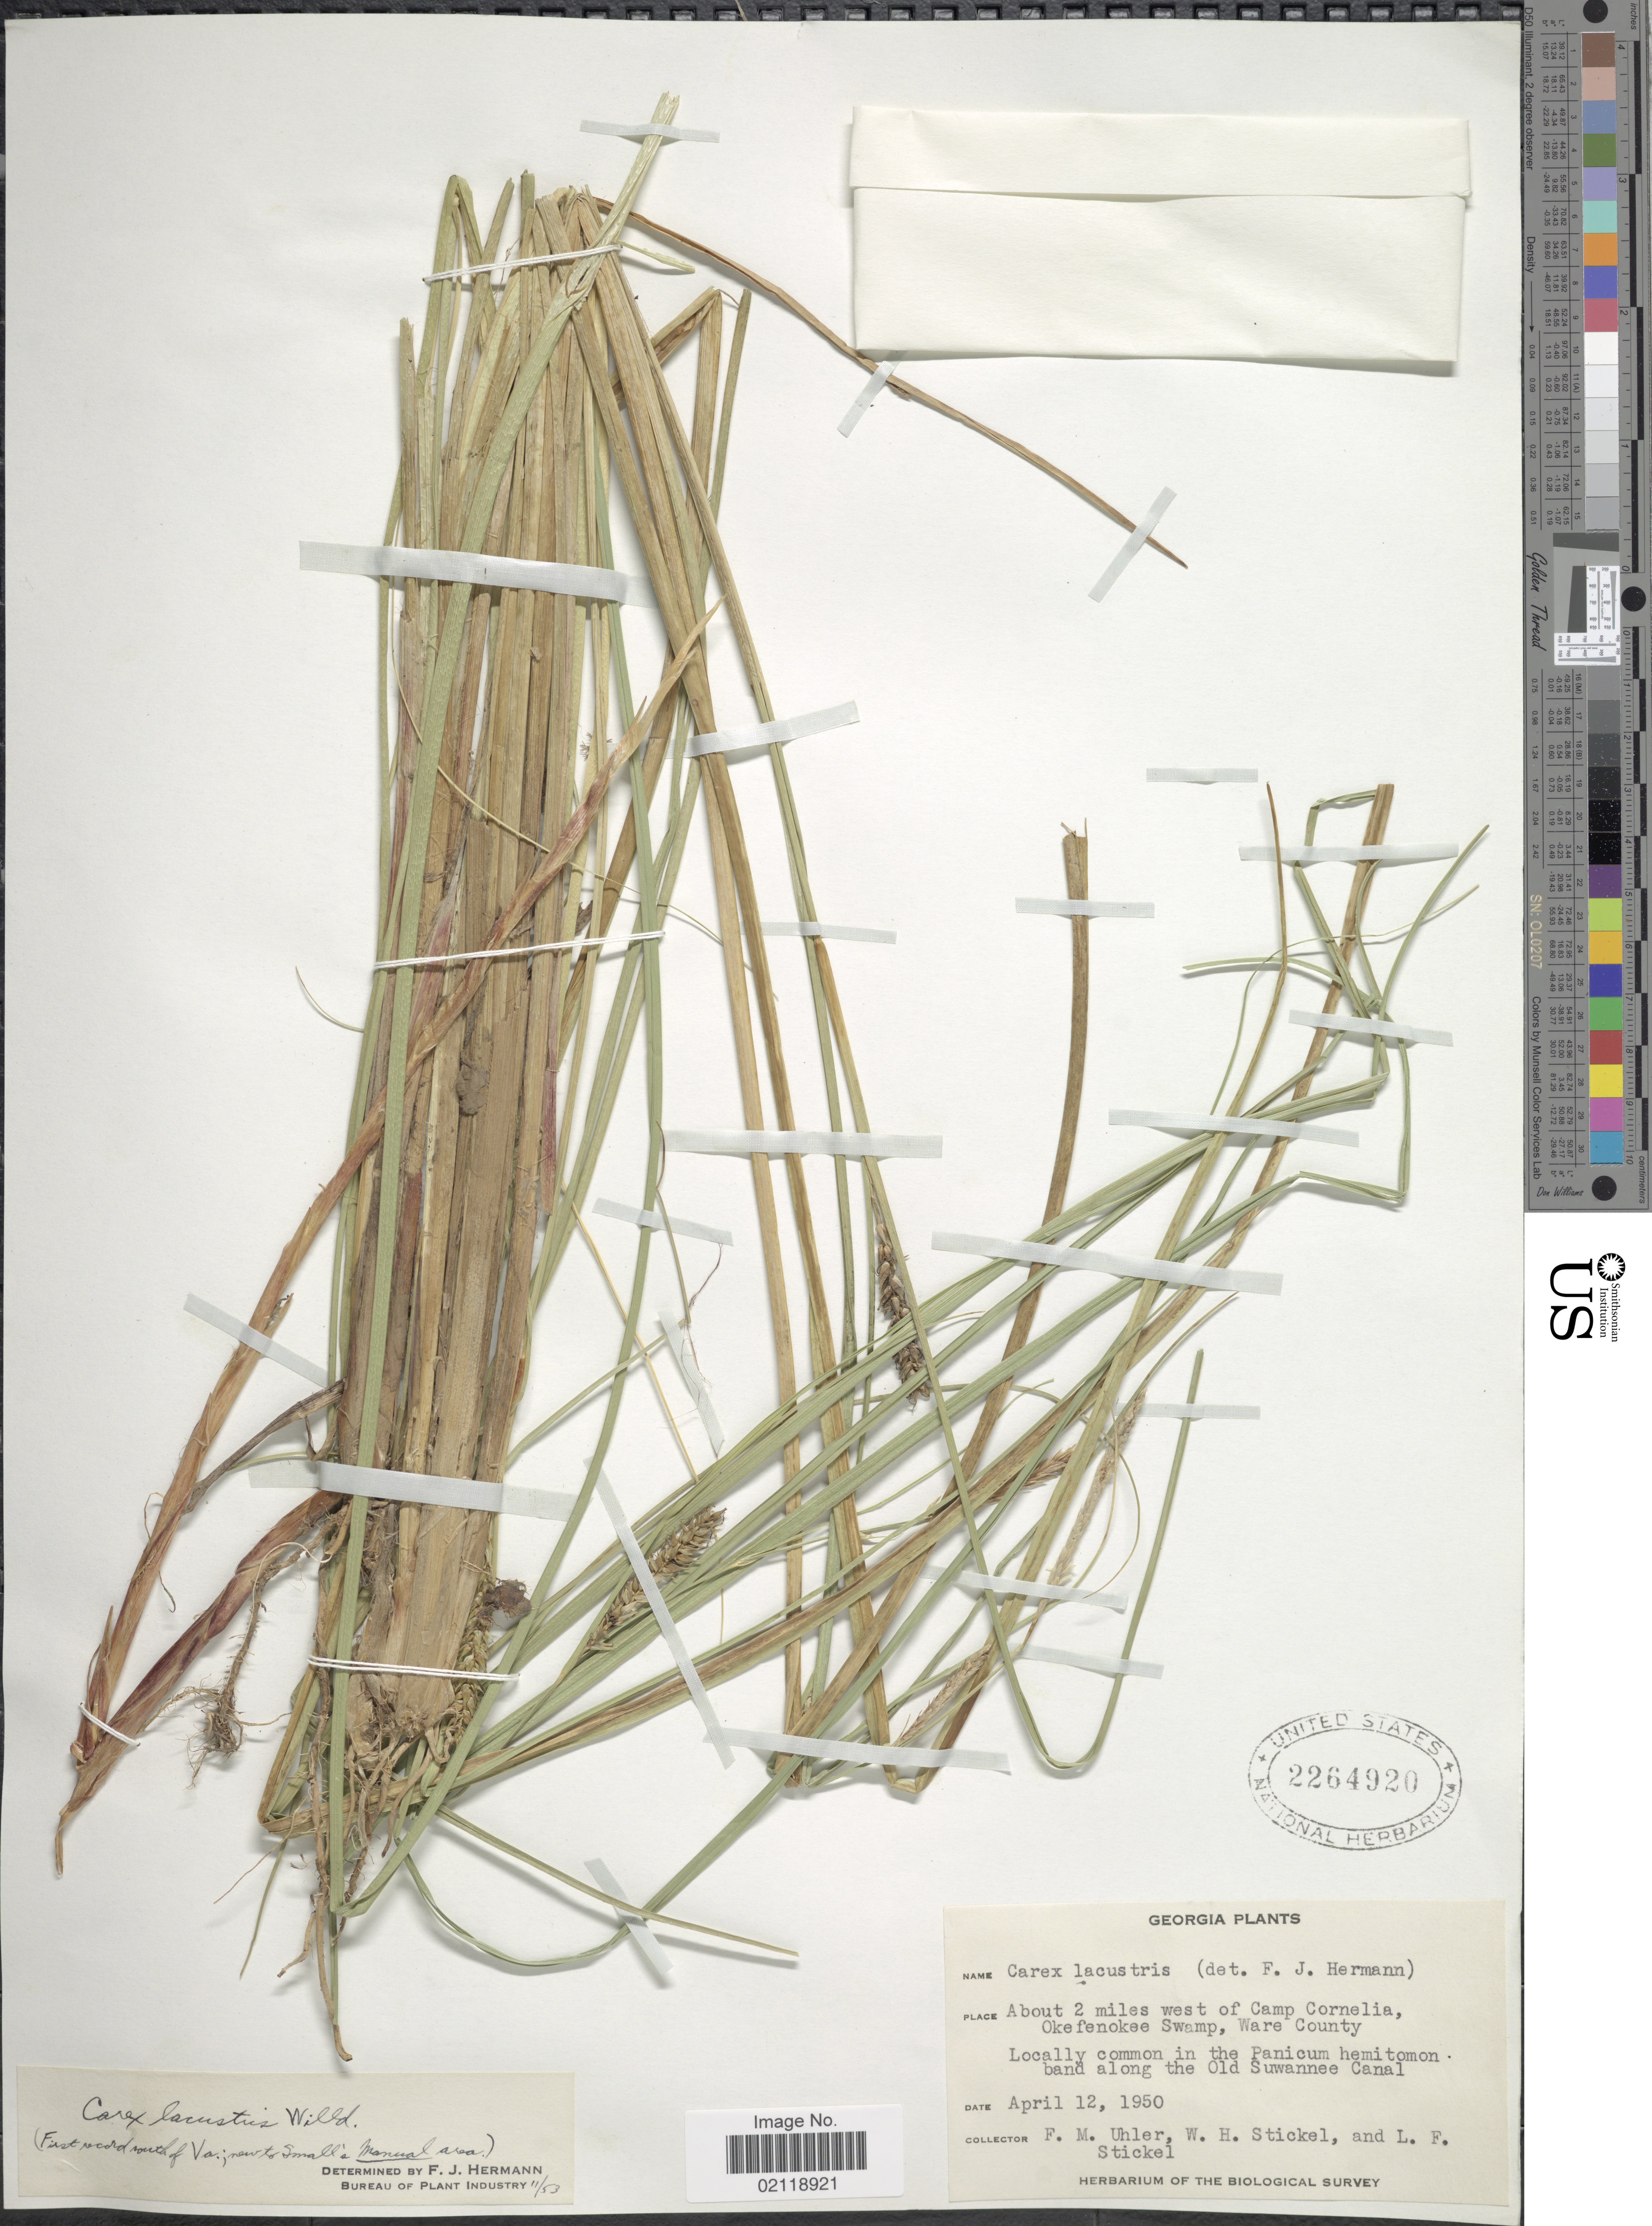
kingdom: Plantae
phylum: Tracheophyta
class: Liliopsida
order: Poales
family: Cyperaceae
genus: Carex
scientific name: Carex lacustris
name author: Willd.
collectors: F. M. Uhler, W. Stickel & L. Stickel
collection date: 1950-04-12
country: United States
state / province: Georgia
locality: About 2 miles west of Camp Cornelia, Okefenokee Swamp, Ware County, along the Old Suwannee Canal.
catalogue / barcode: US 2264920